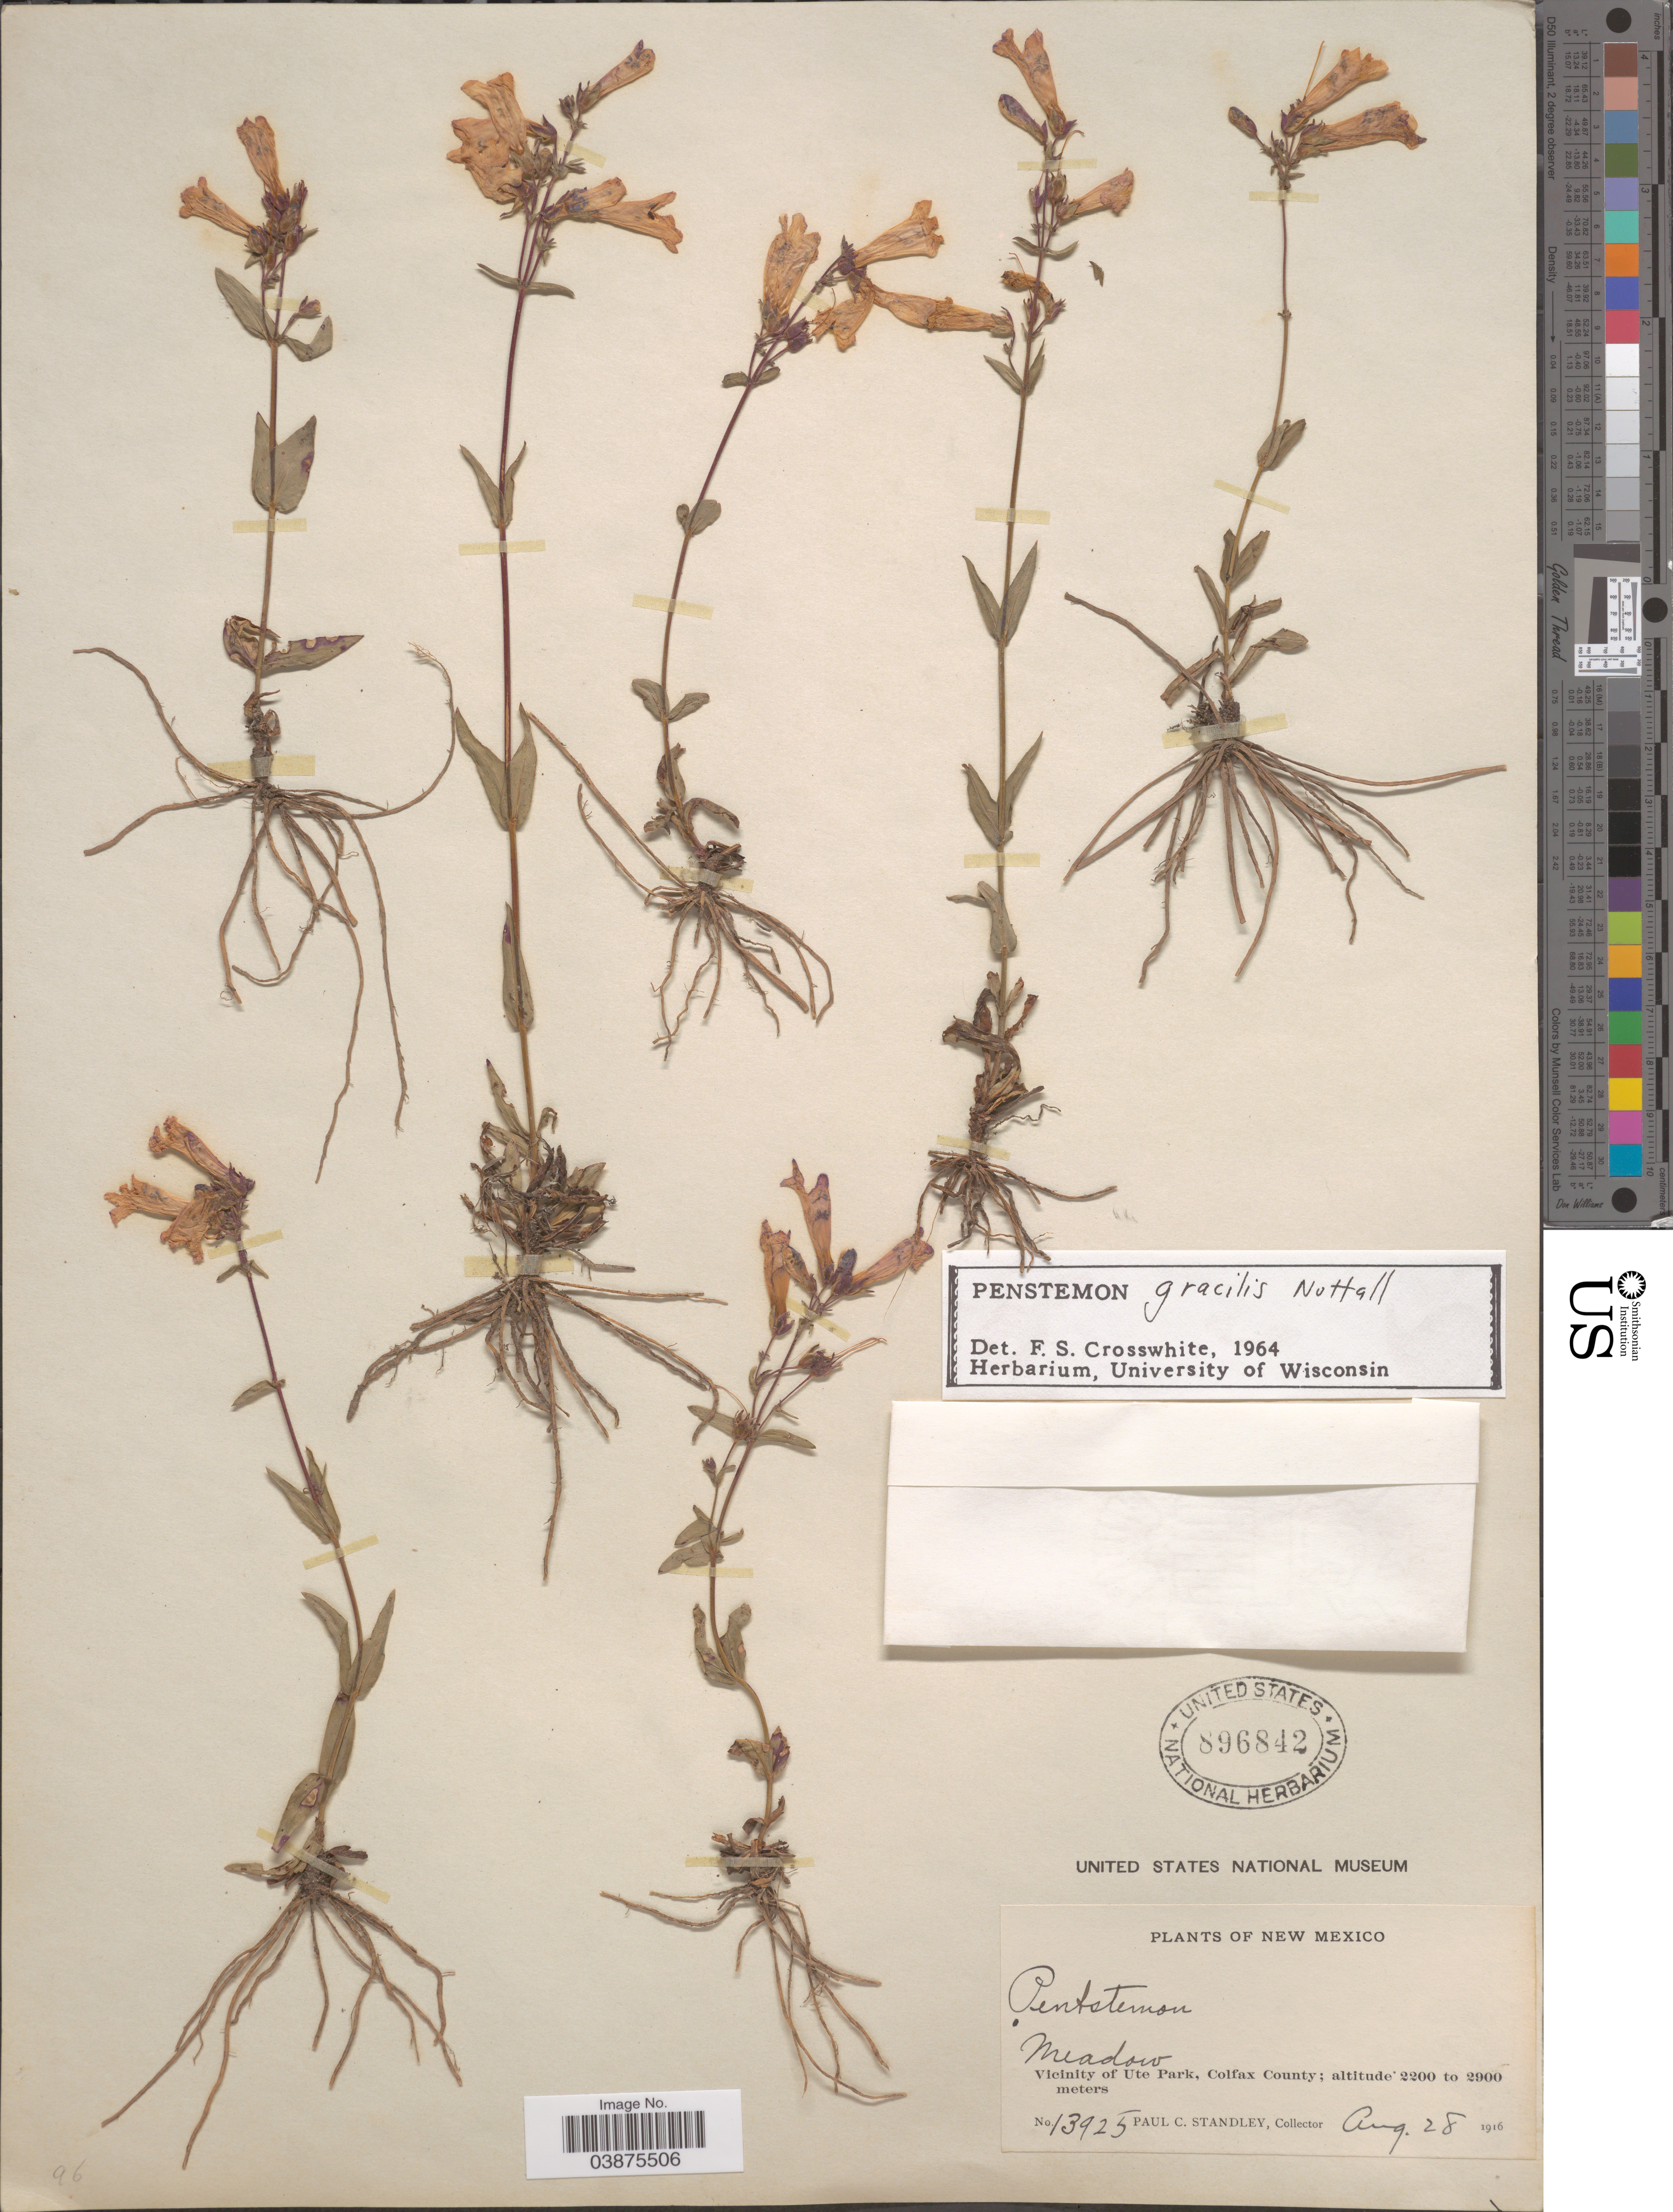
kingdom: Plantae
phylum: Tracheophyta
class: Magnoliopsida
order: Lamiales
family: Plantaginaceae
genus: Penstemon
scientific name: Penstemon gracilis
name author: Nutt.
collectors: P. C. Standley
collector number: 13925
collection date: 1916-08-28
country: United States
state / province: New Mexico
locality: Meadow. Vicinity of Ute Park, Colfax County.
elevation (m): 2200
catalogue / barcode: US 896842